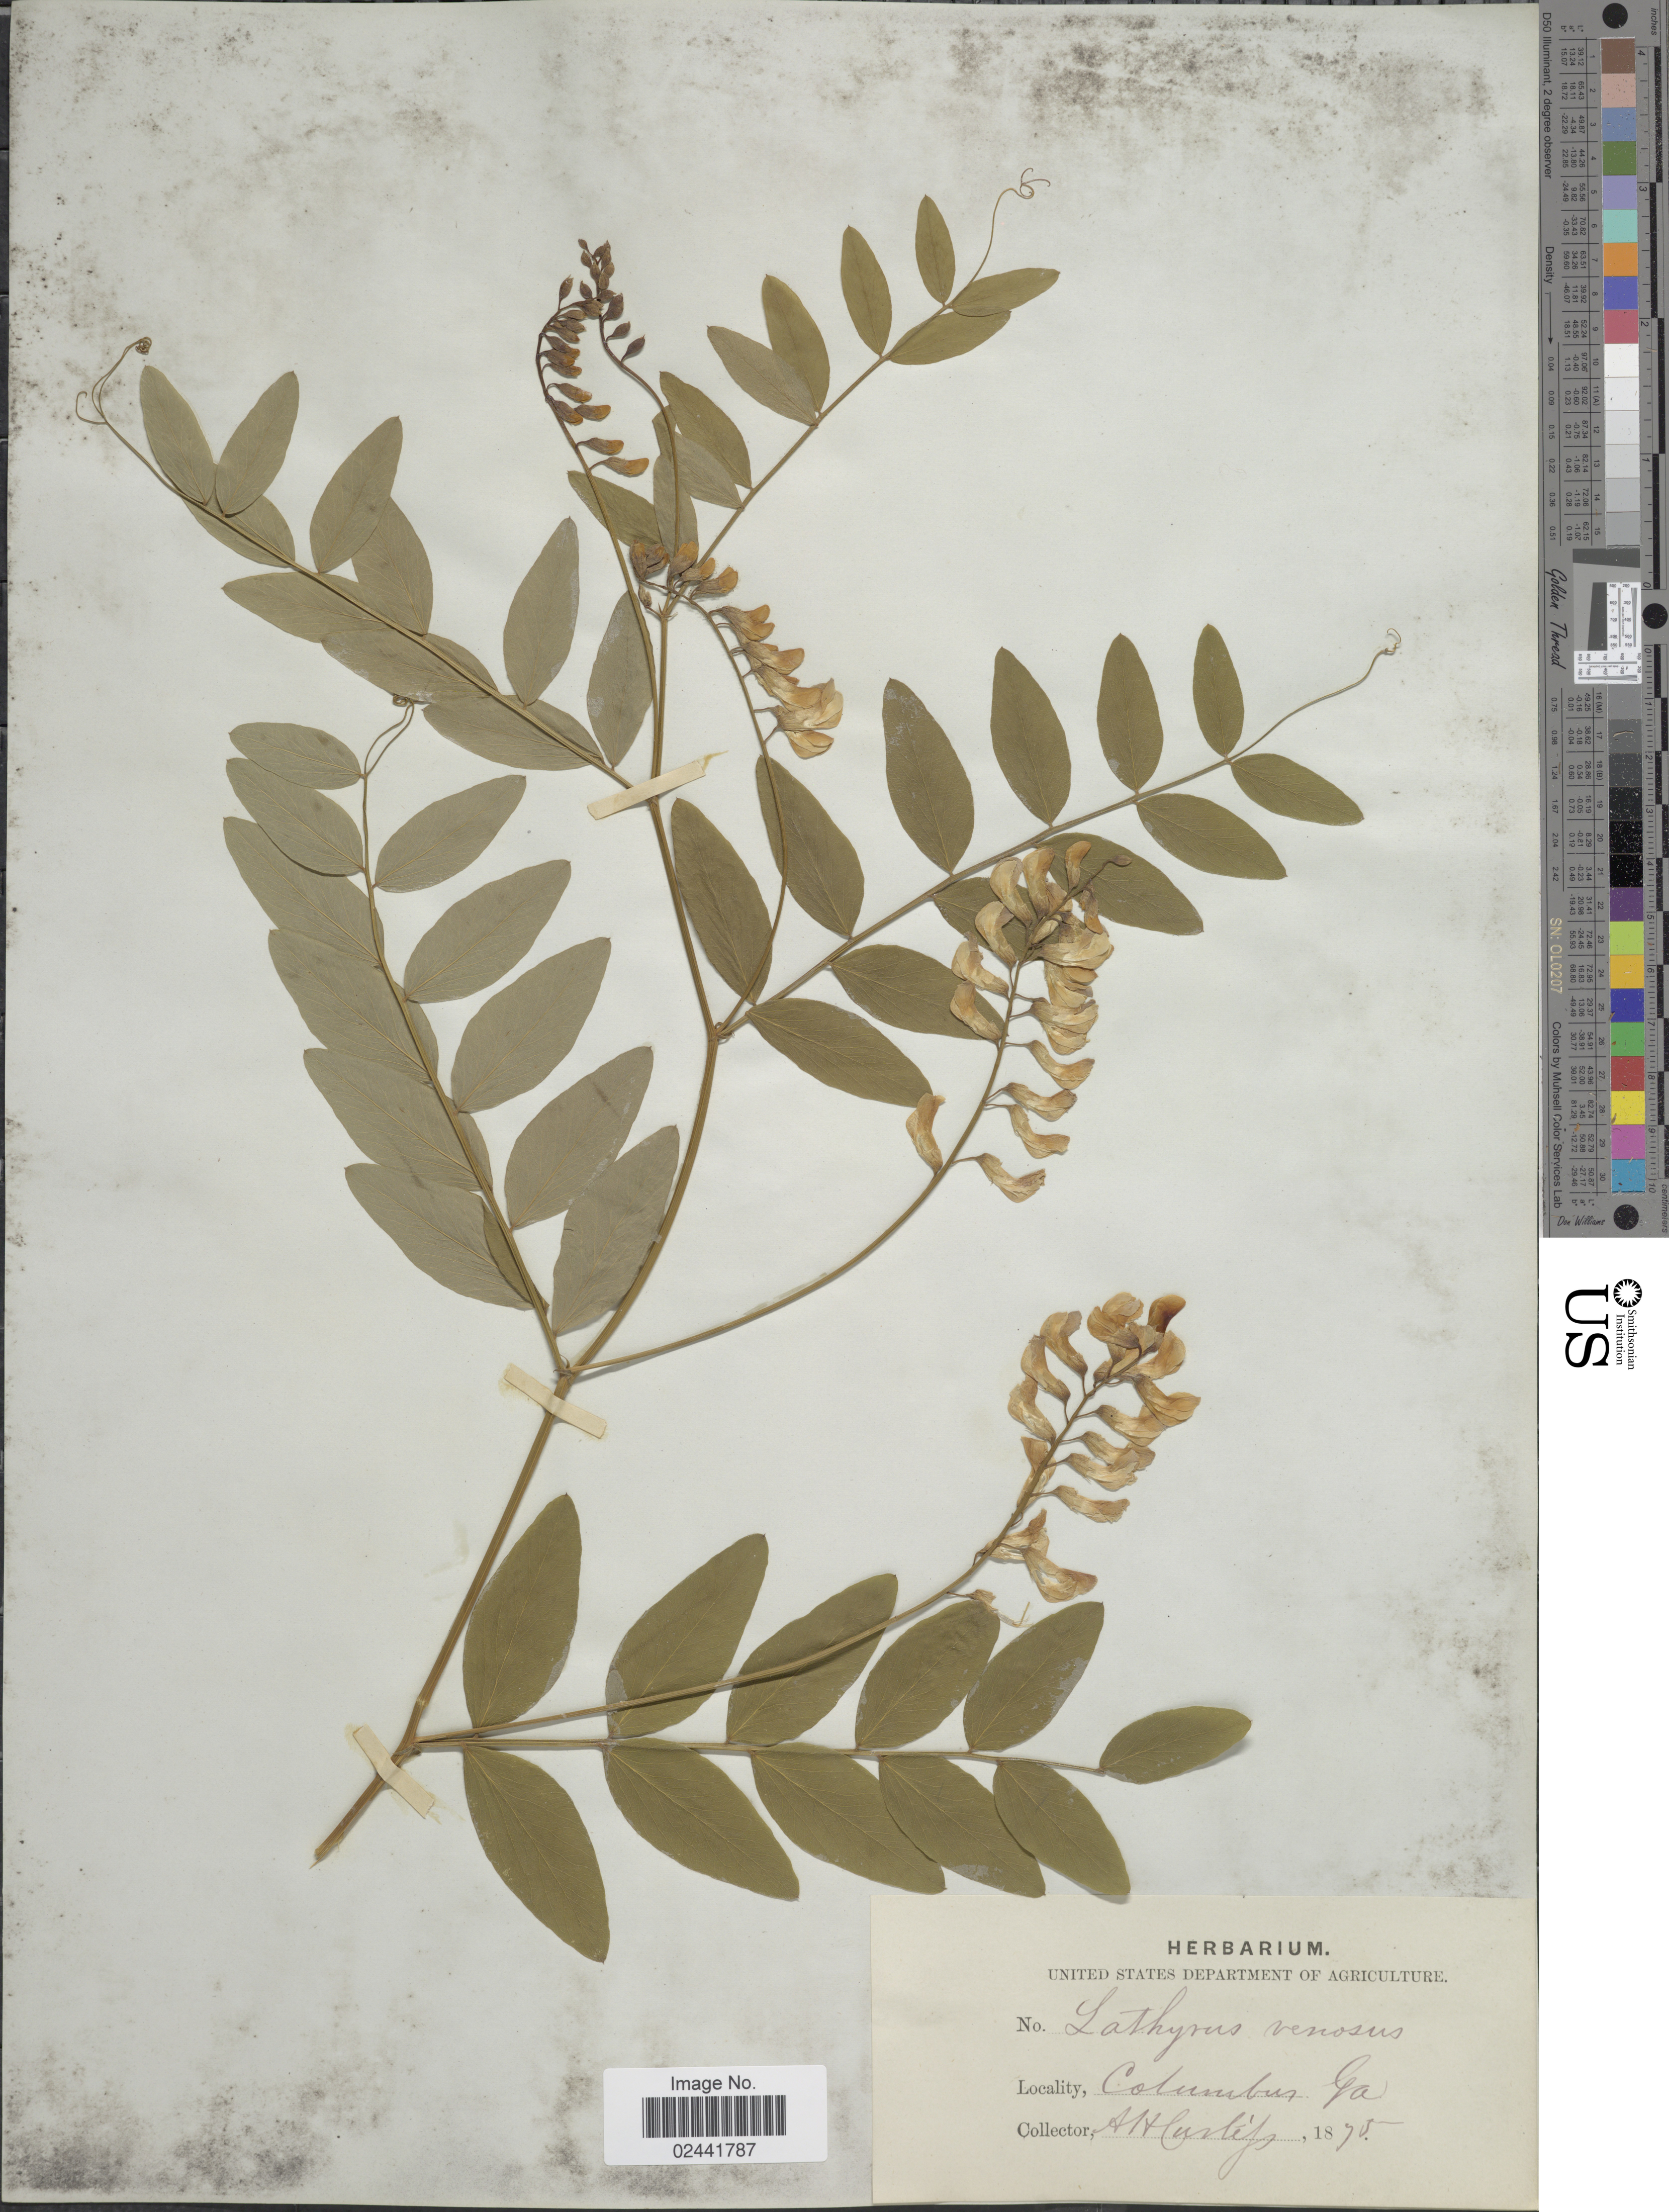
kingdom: Plantae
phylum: Tracheophyta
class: Magnoliopsida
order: Fabales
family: Fabaceae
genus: Lathyrus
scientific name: Lathyrus venosus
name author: Muhl. ex Willd.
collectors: A. H. Curtiss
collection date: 1875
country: United States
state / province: Georgia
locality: Columbus